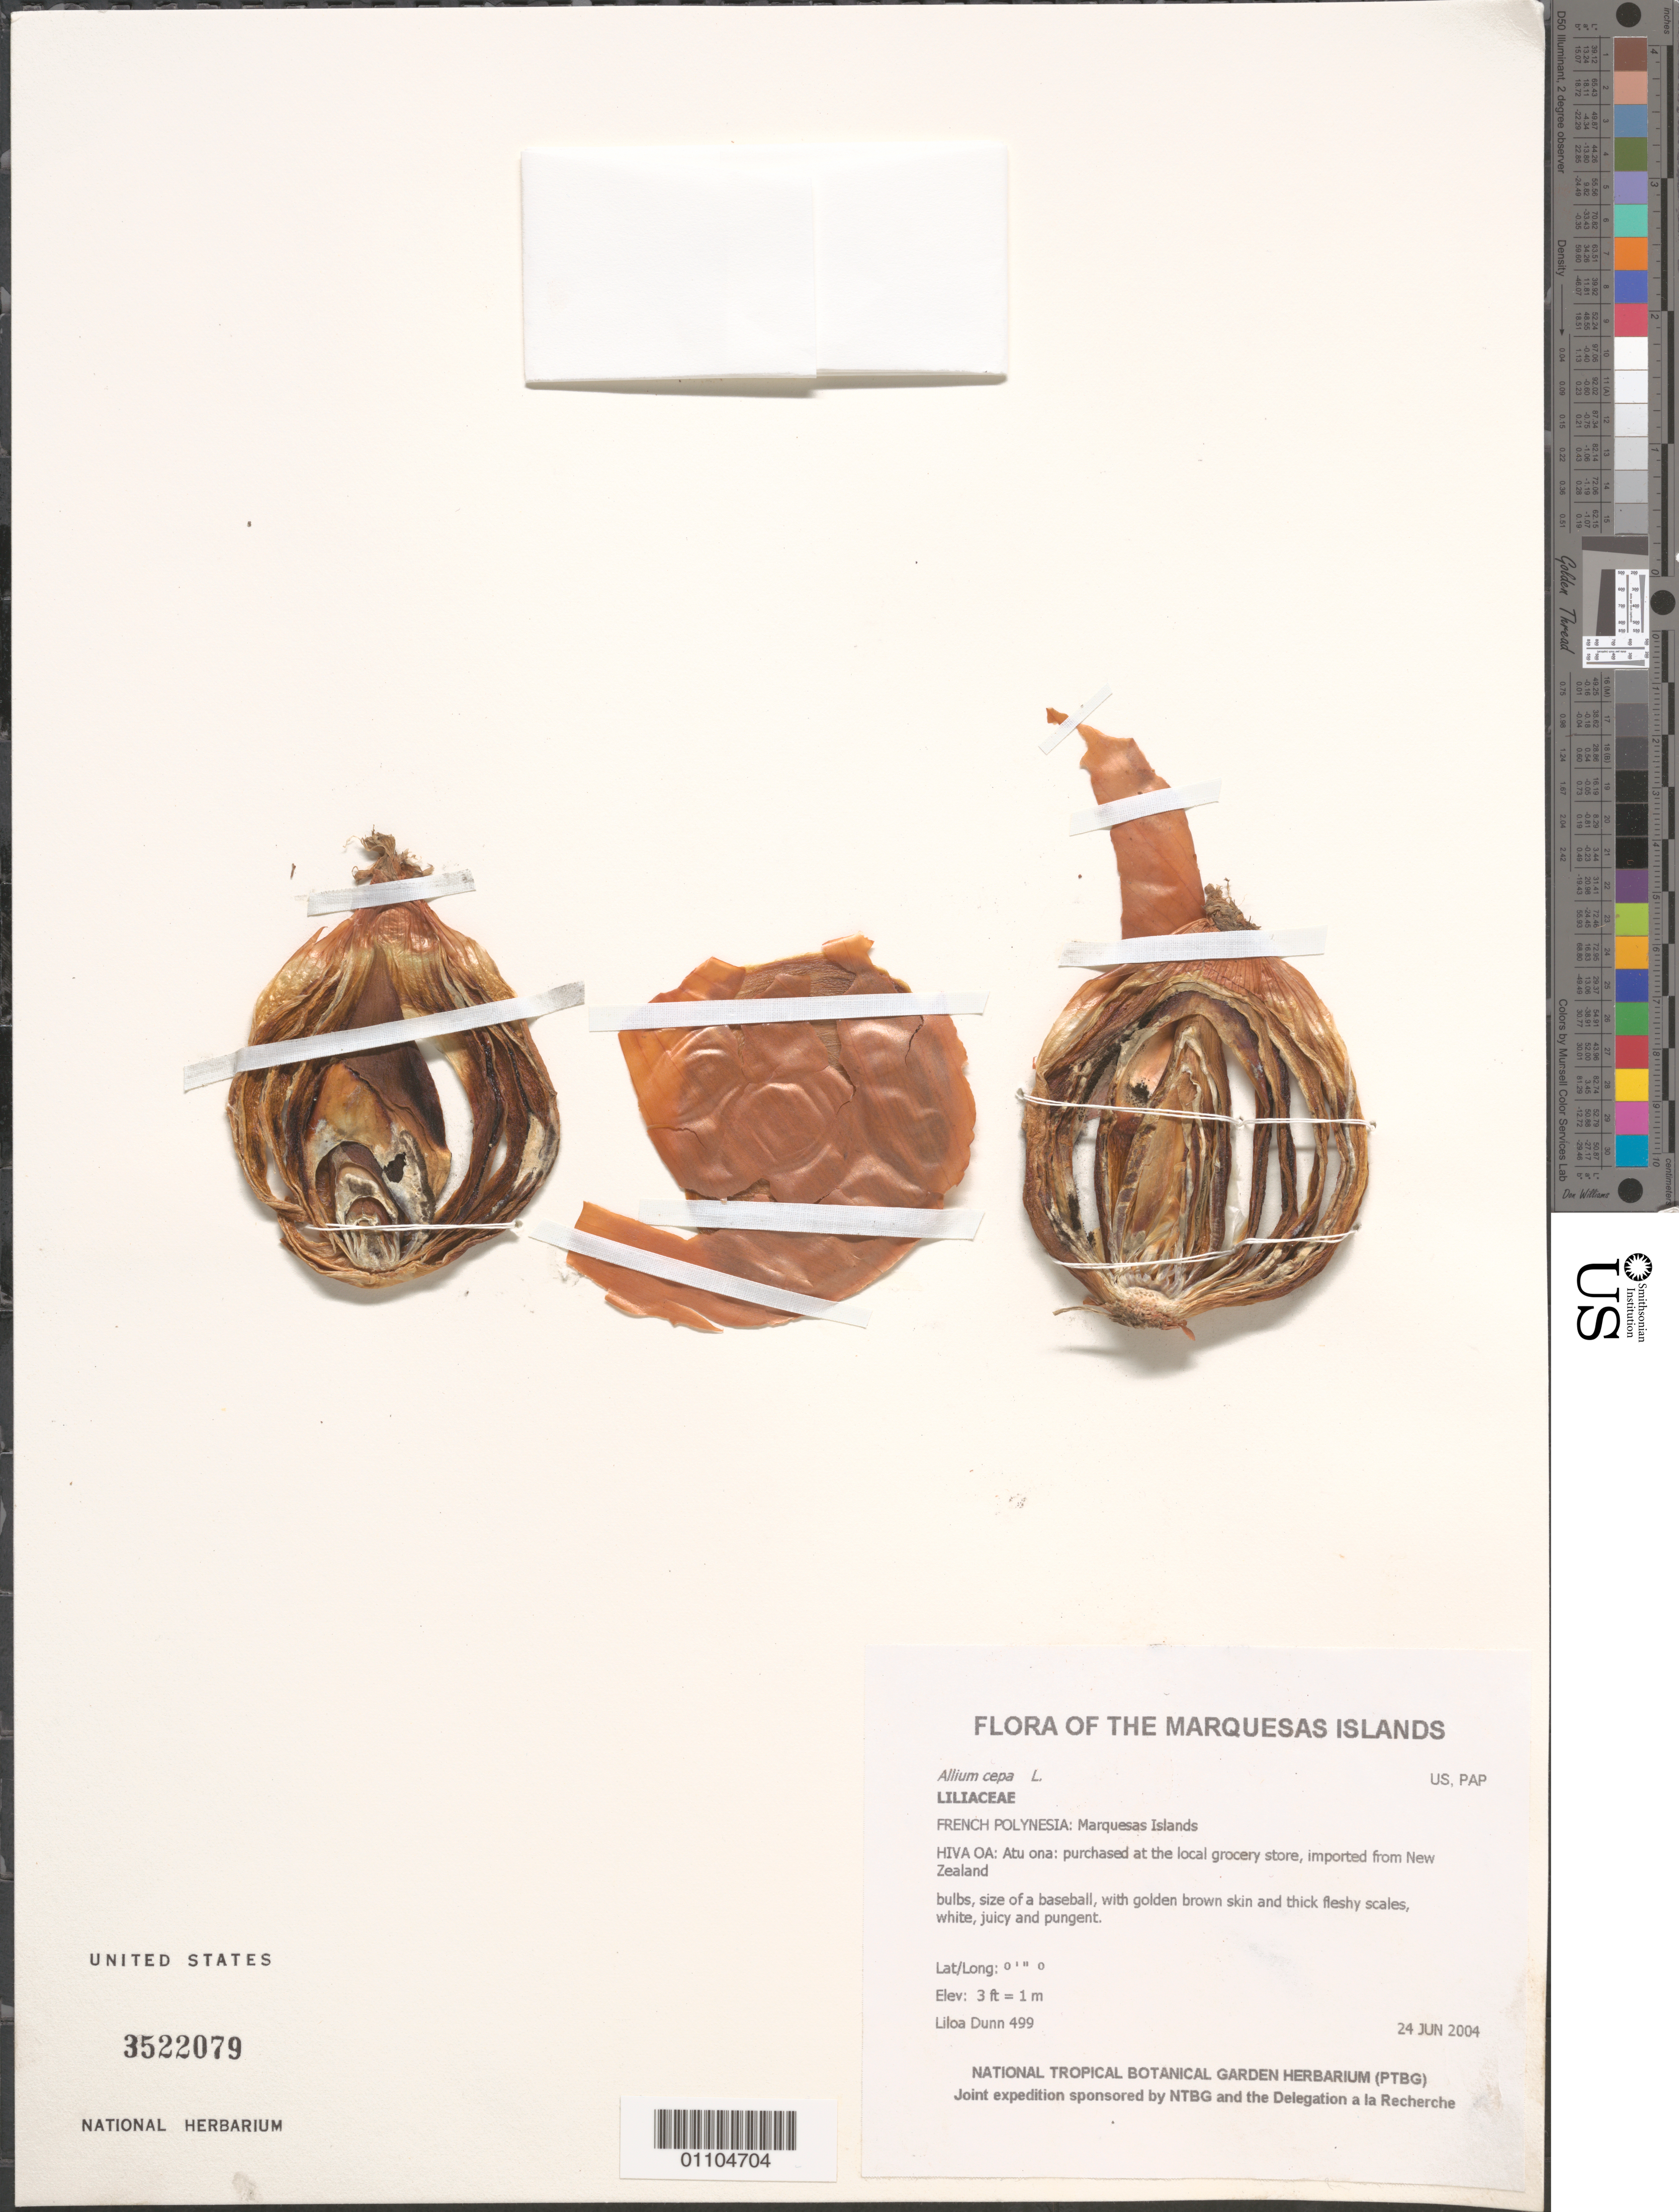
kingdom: Plantae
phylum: Tracheophyta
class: Liliopsida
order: Asparagales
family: Amaryllidaceae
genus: Allium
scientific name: Allium cepa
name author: L.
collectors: L. Dunn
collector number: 499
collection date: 2004-06-24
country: French Polynesia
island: Hiva Oa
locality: Atu ona: purchased at the local grocery store, imported from New Zealand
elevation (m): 1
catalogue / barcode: US 3522079